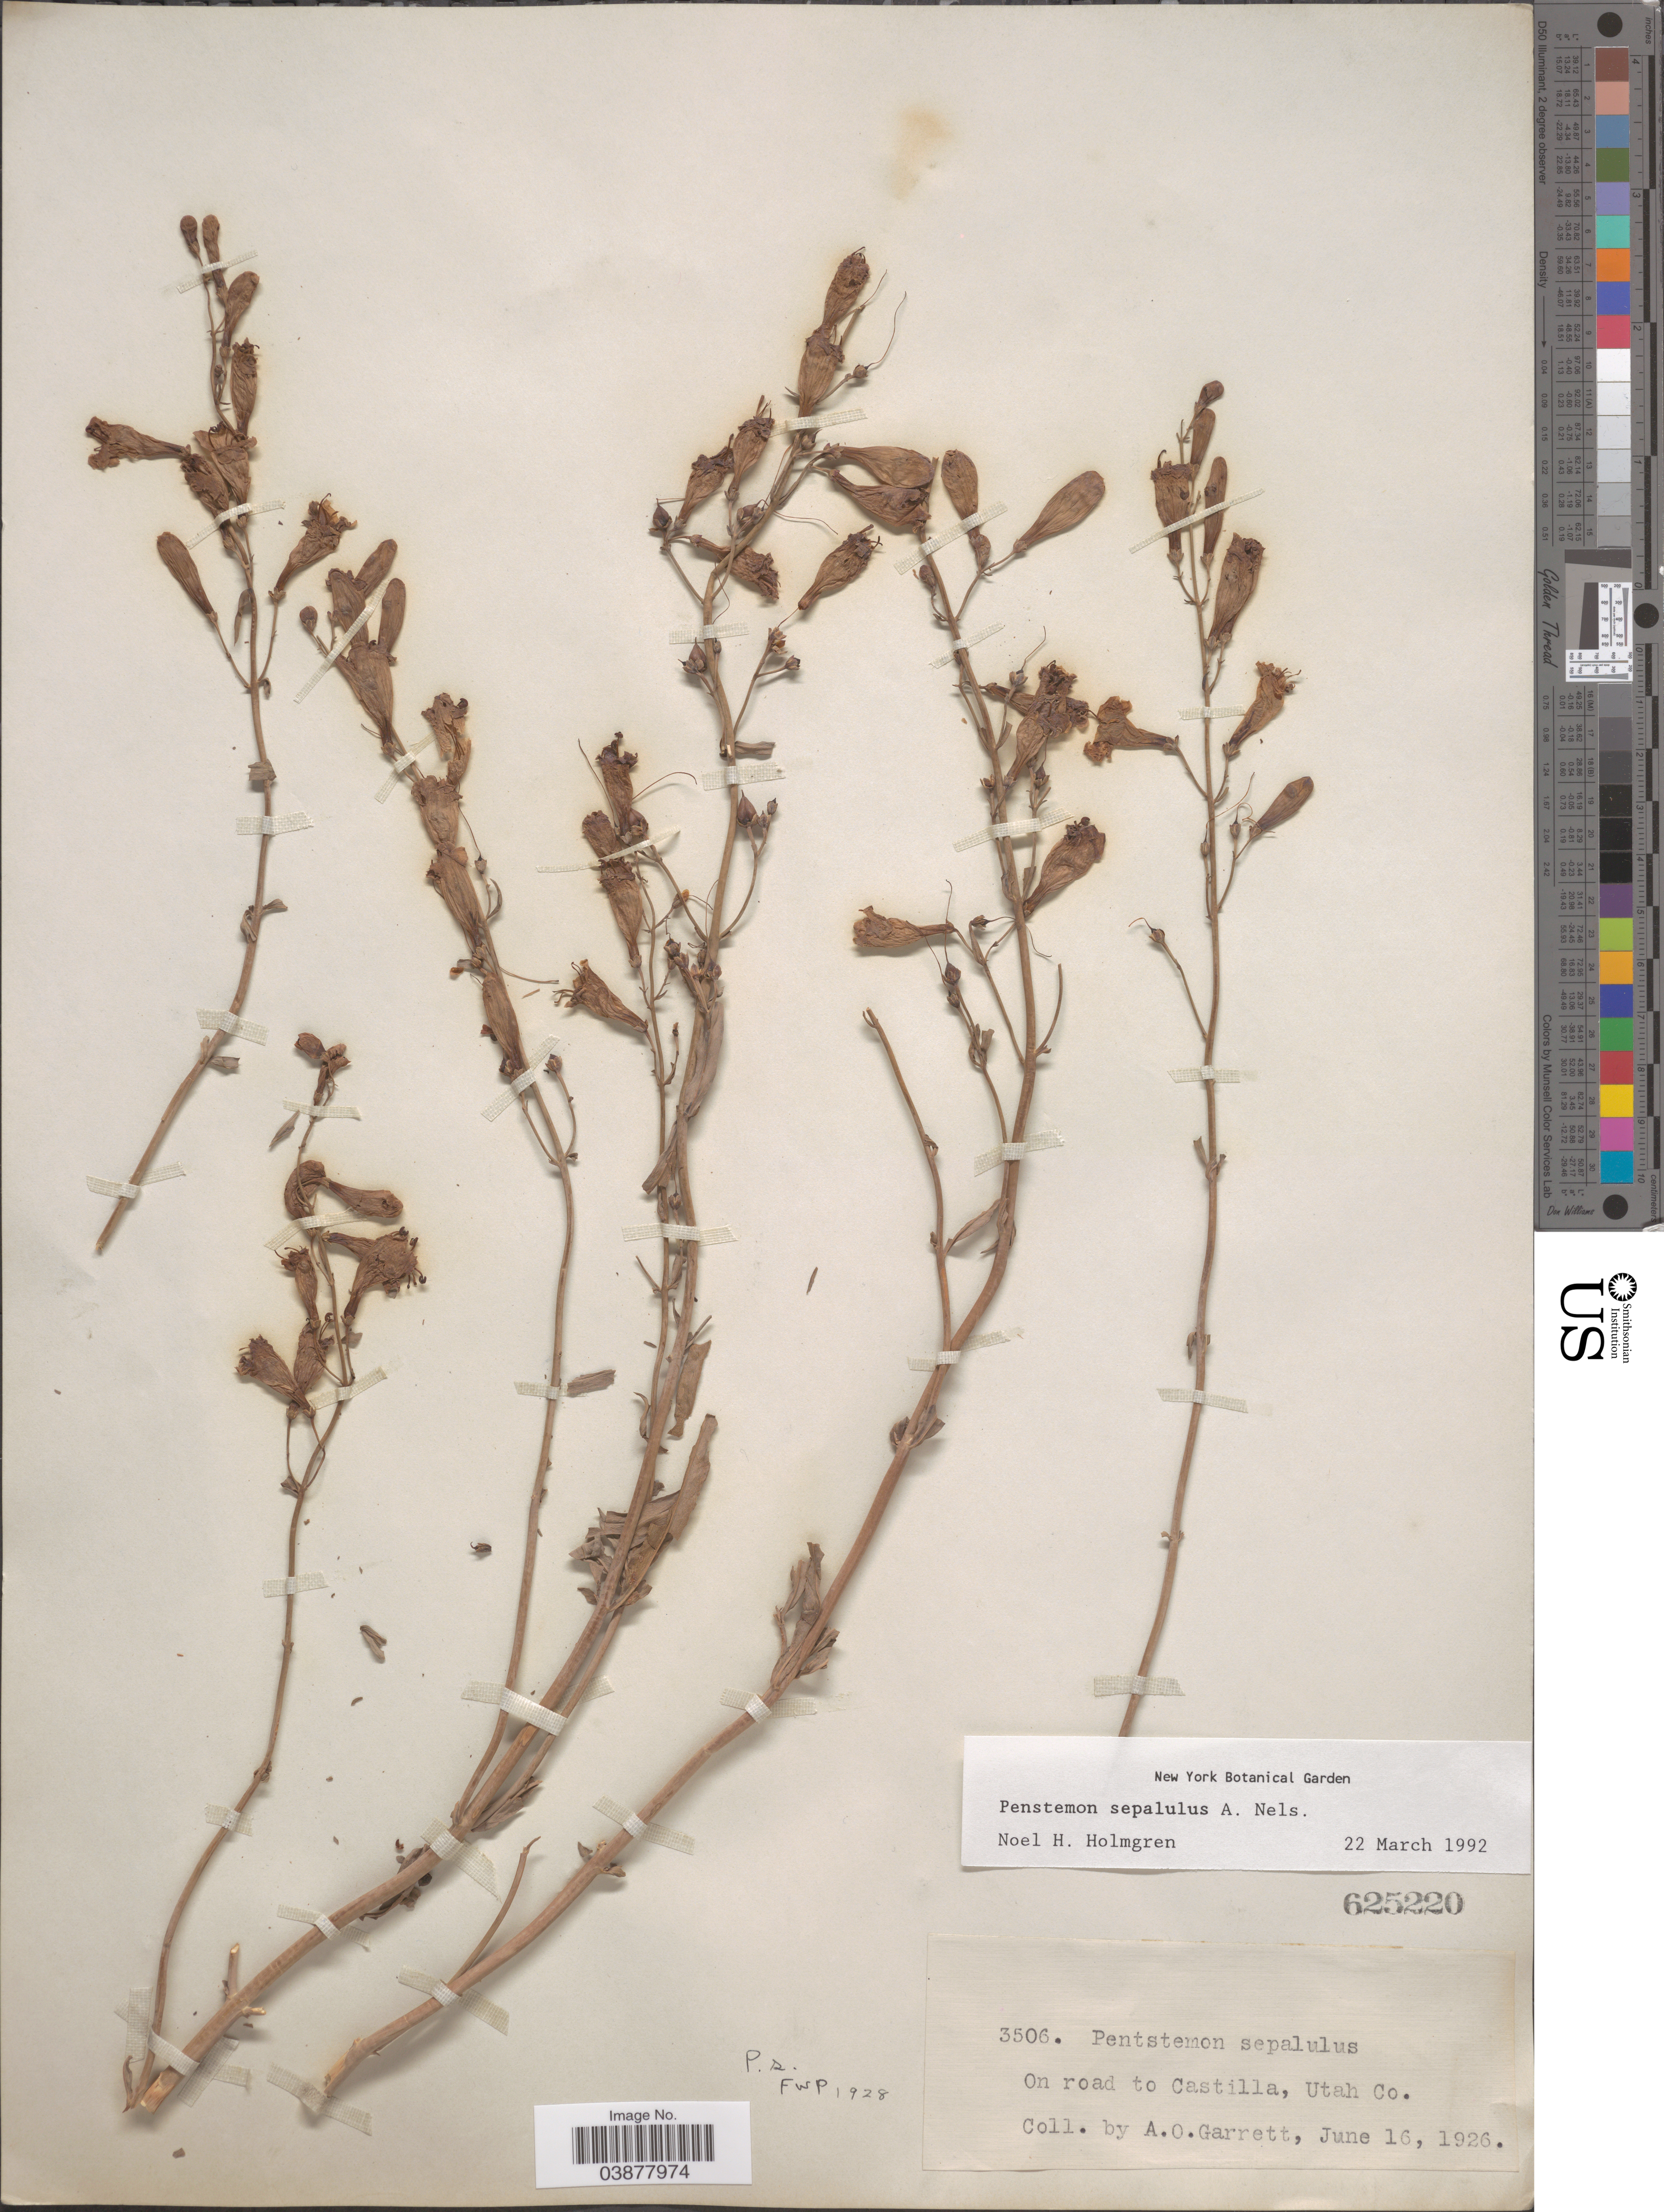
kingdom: Plantae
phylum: Tracheophyta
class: Magnoliopsida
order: Lamiales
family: Plantaginaceae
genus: Penstemon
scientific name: Penstemon sepalulus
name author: A. Nelson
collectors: A. O. Garrett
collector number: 3506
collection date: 1926-06-16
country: United States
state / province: Utah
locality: On road to Castilla, Utah Co.